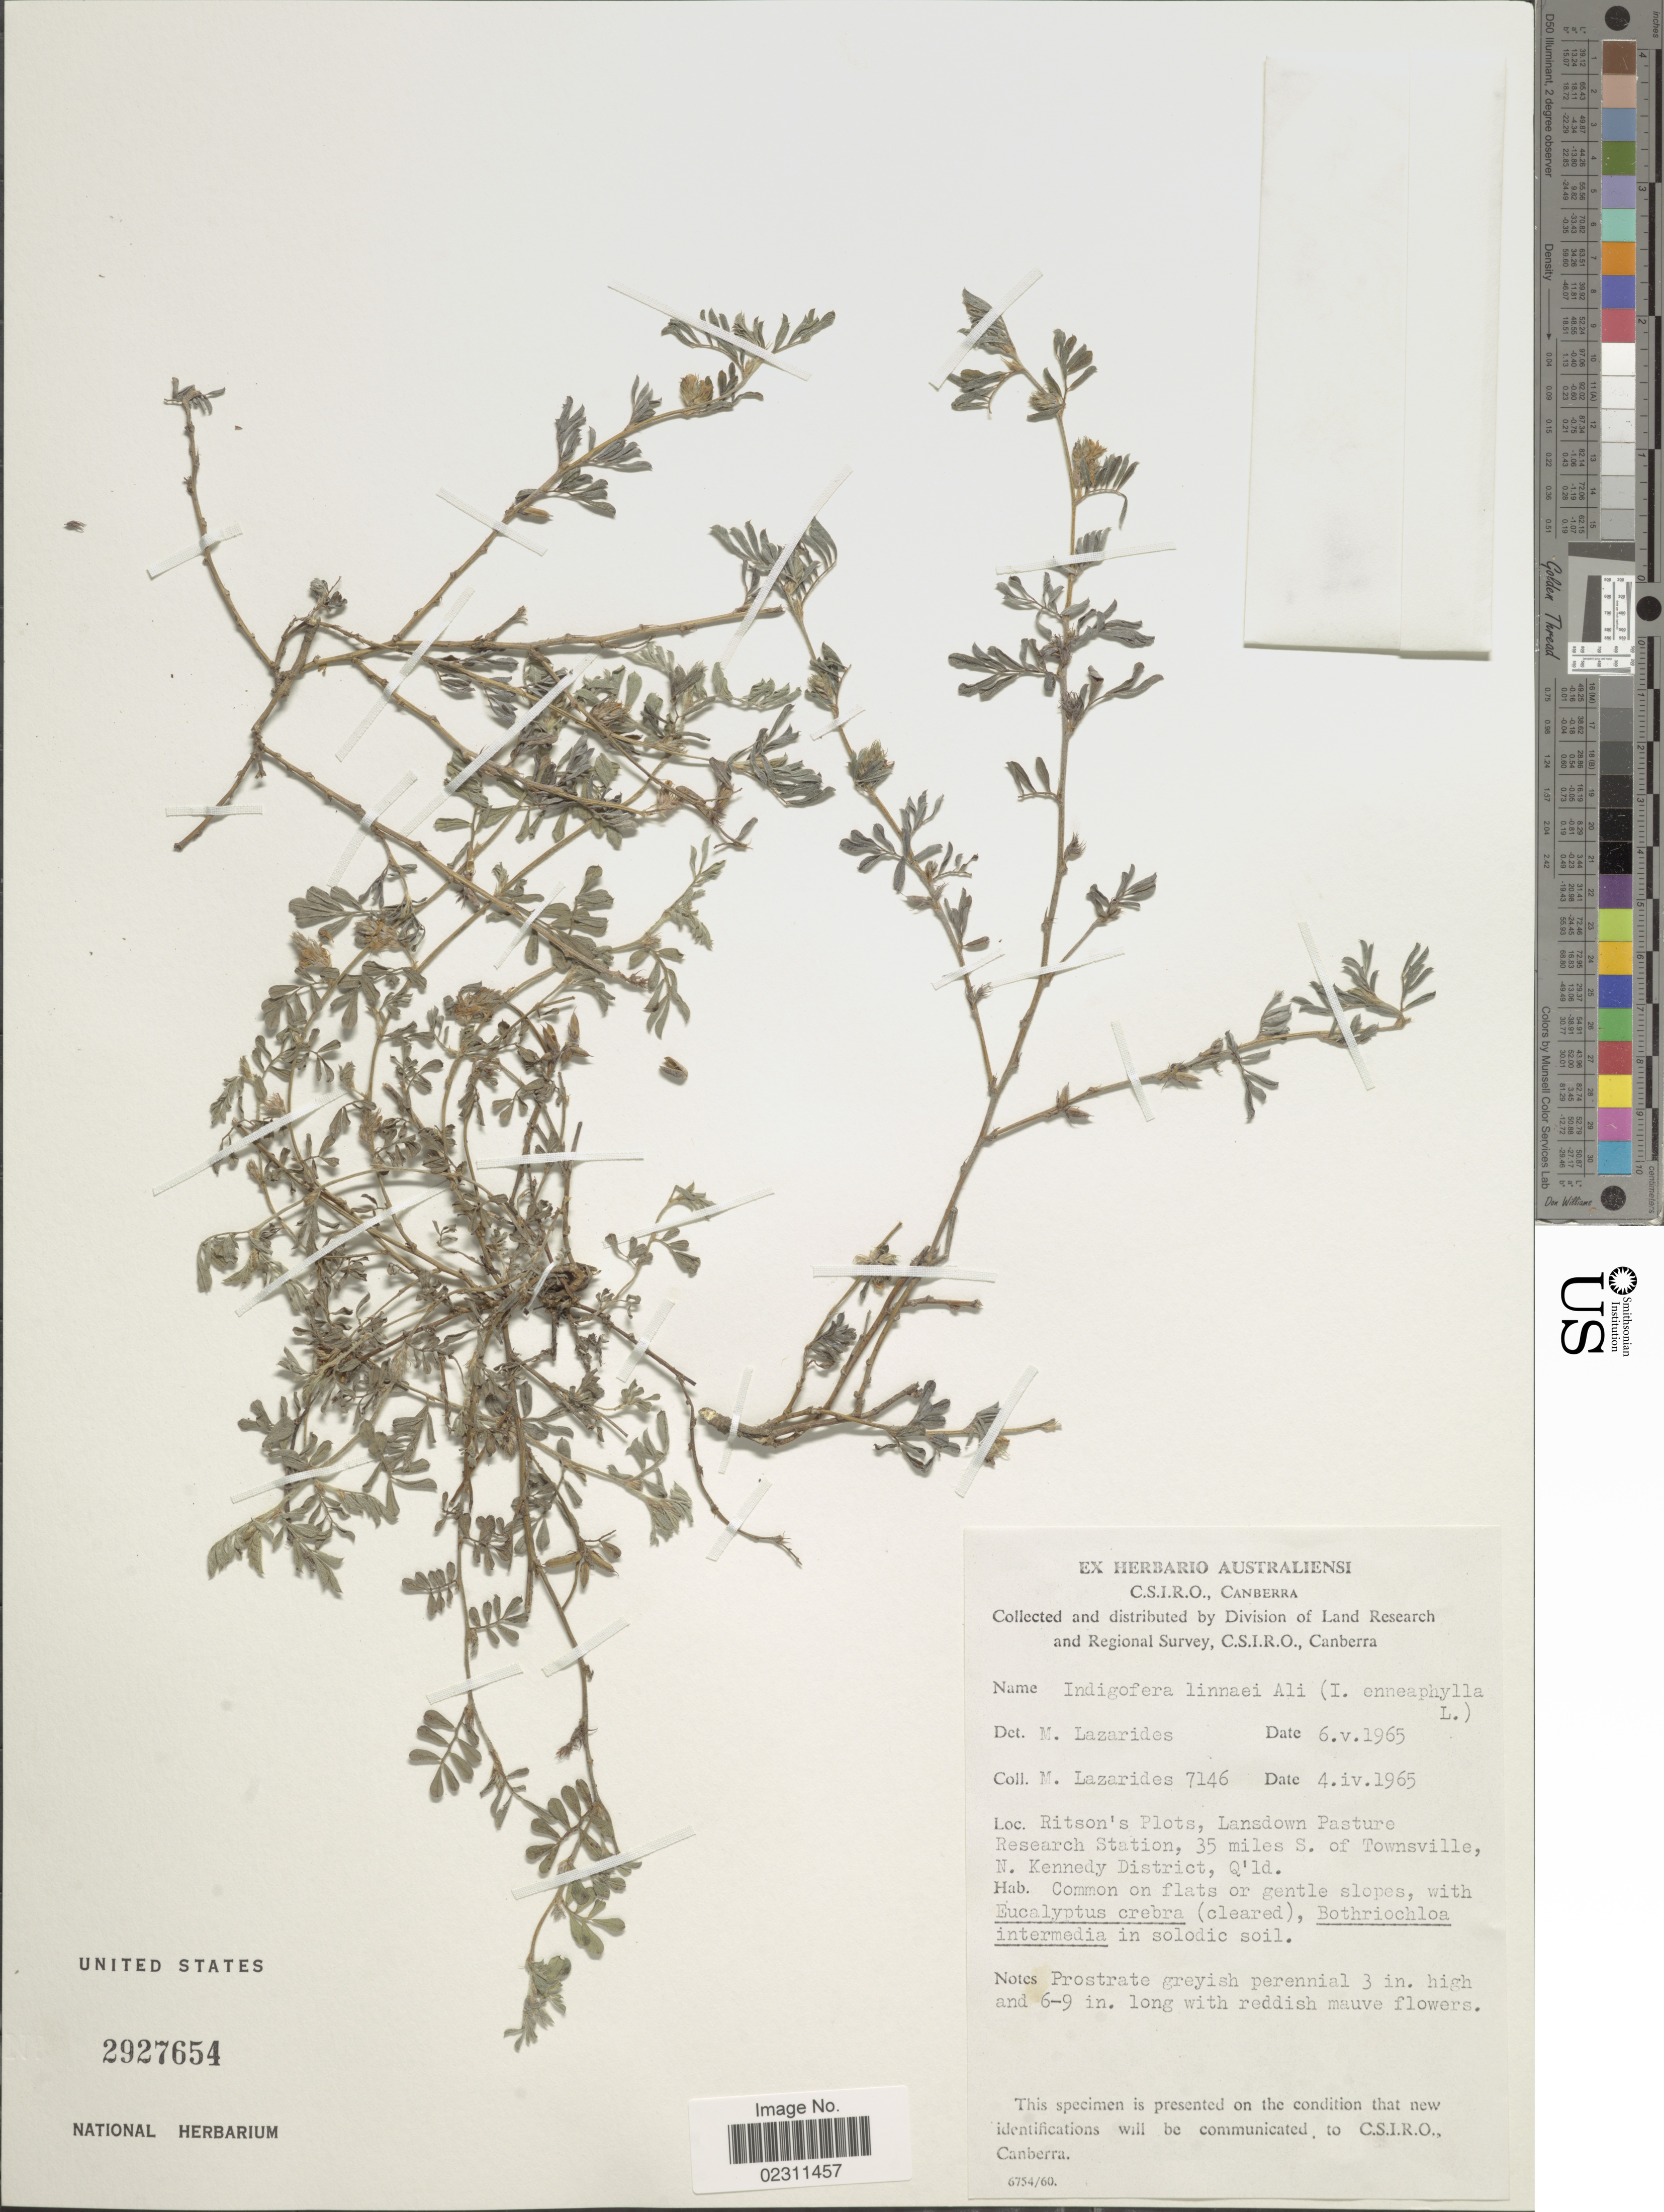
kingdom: Plantae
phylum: Tracheophyta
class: Magnoliopsida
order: Fabales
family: Fabaceae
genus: Indigofera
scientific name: Indigofera enneaphylla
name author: Eckl. & Zeyh.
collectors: M. Lazarides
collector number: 7146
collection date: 1965-04-04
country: Australia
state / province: Queensland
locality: Ritson's Plots, Lansdown Pasture Research Station, 35 miles S. of Townsville, N. Kennedy District, Q'ld.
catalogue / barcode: US 2927654